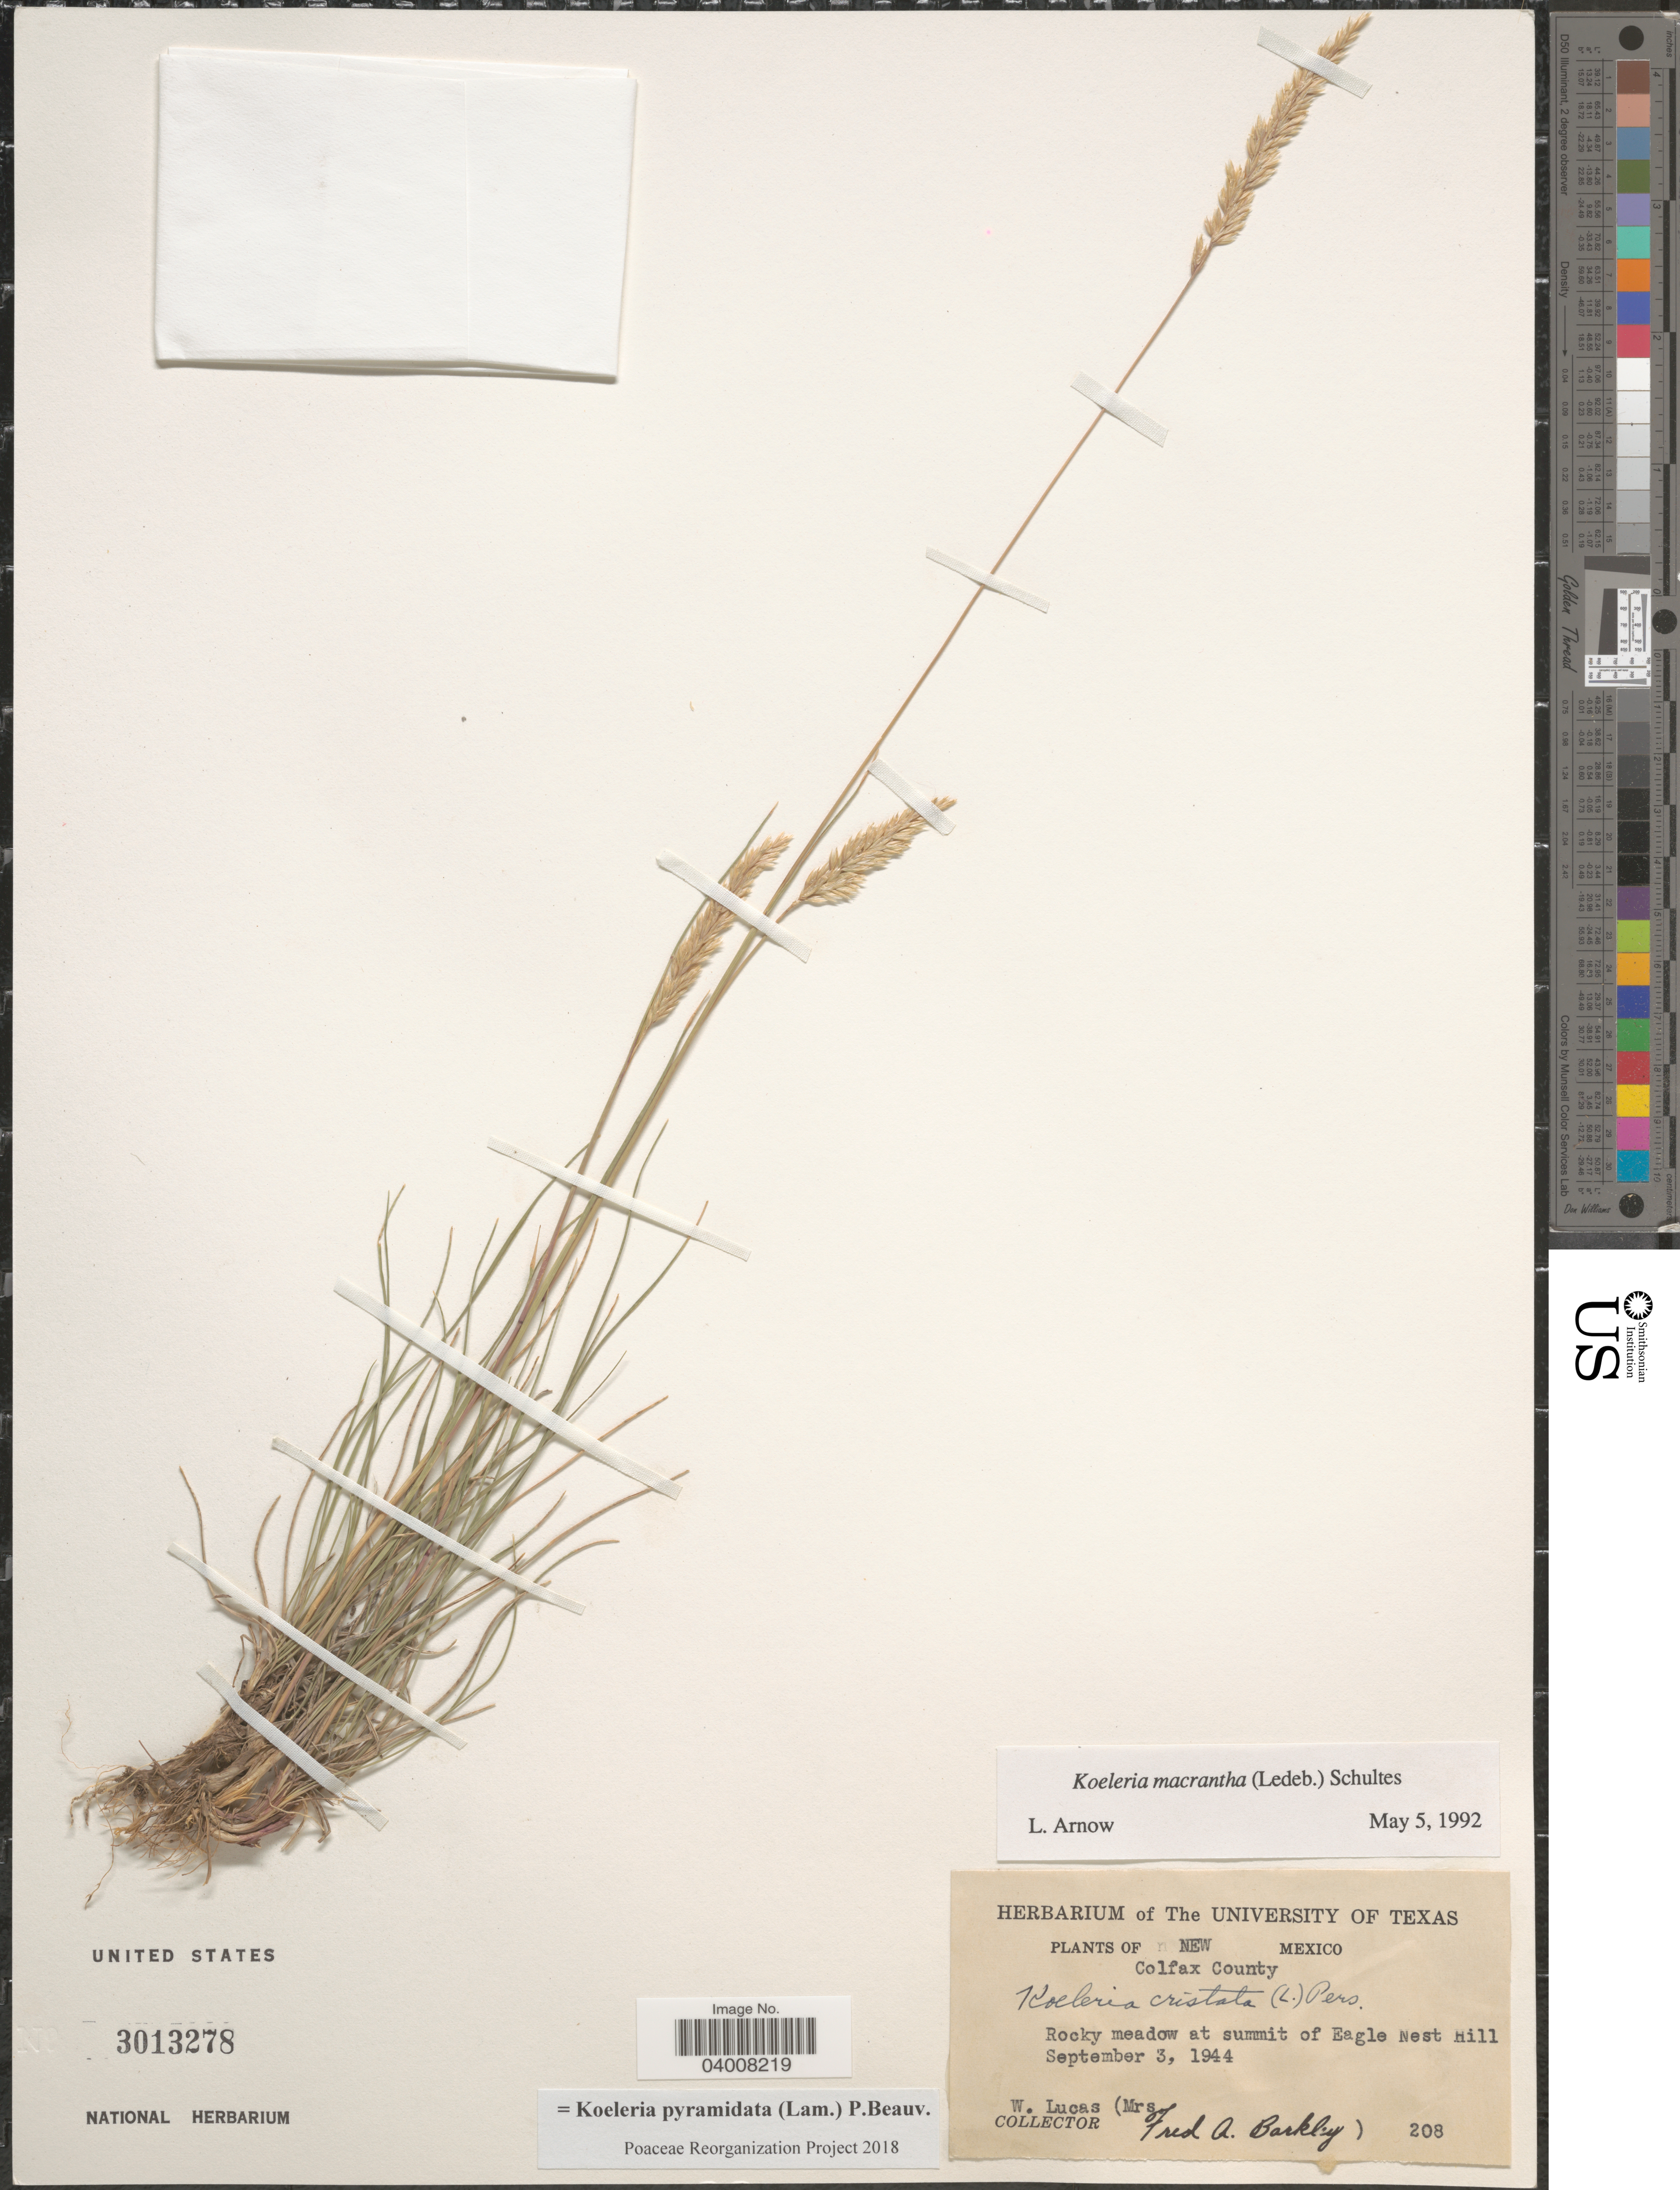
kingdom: Plantae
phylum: Tracheophyta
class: Liliopsida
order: Poales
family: Poaceae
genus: Koeleria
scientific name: Koeleria pyramidata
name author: (Lam.) P. Beauv.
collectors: W. Lucas & F. A. Barkley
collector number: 208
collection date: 1944-09-03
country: United States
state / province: New Mexico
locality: Colfax County. At summit of Eagle Nest Hill.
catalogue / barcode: US 3013278